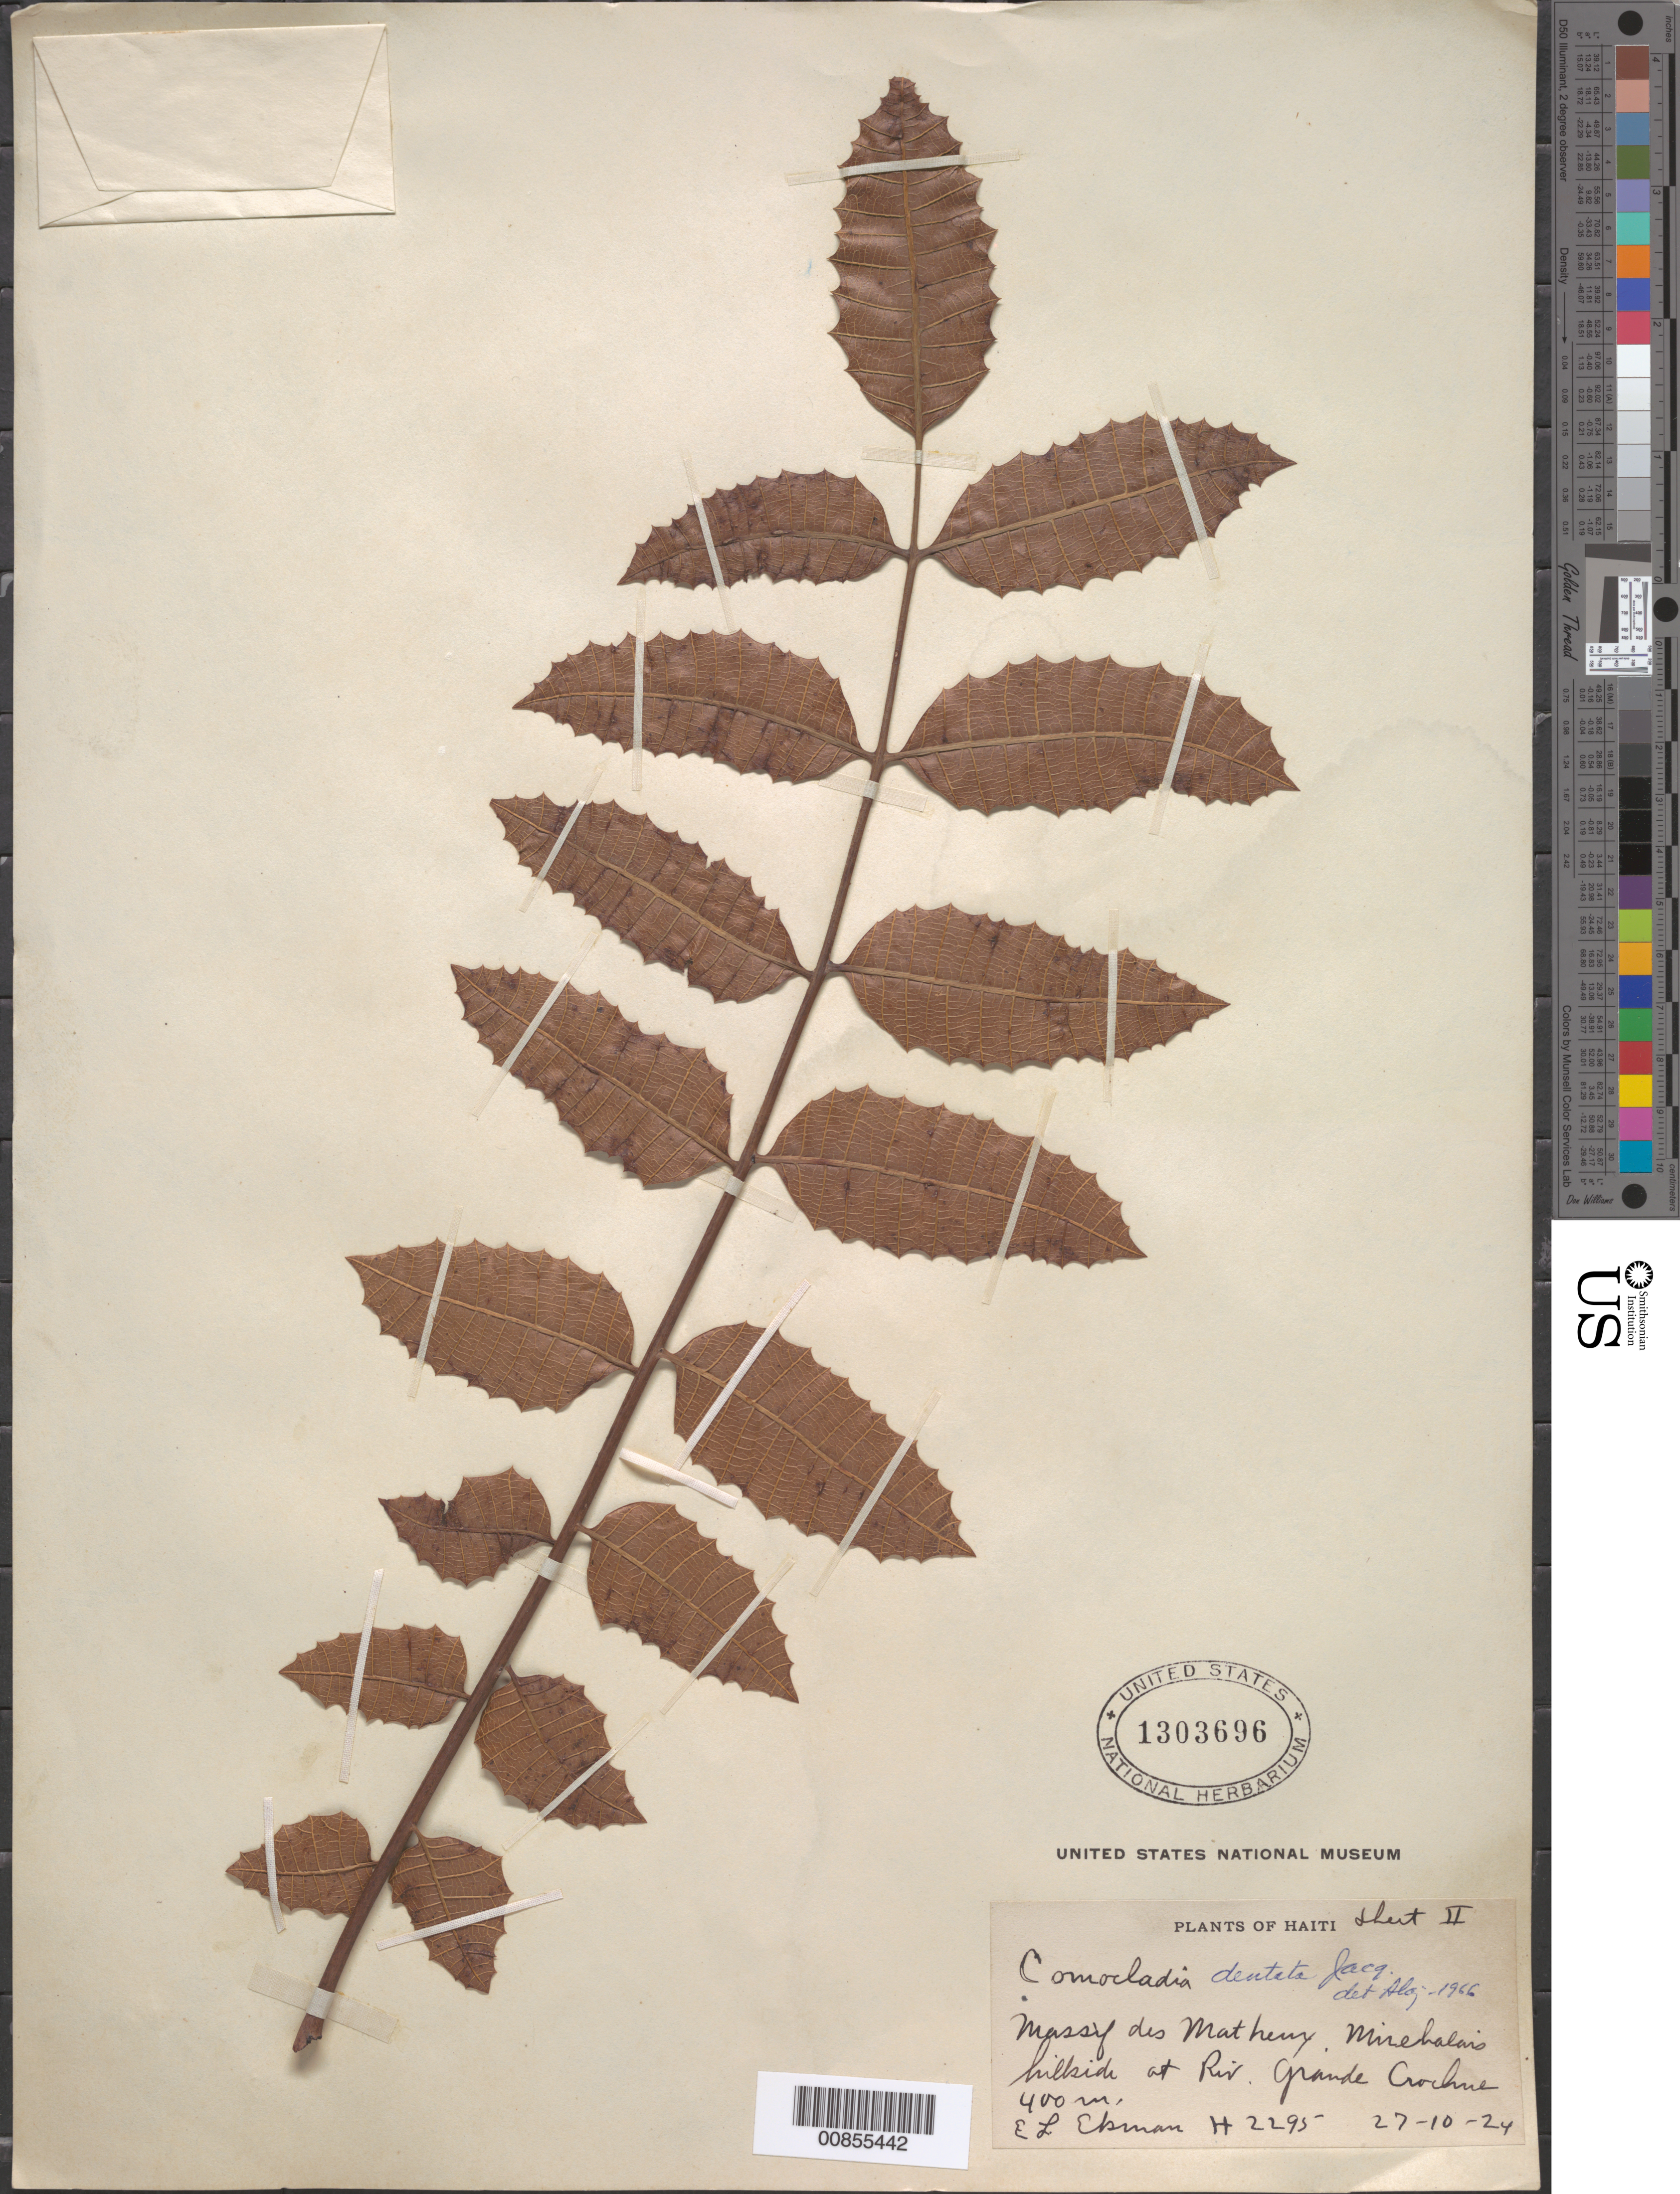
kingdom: Plantae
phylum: Tracheophyta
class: Magnoliopsida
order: Sapindales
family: Anacardiaceae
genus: Comocladia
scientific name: Comocladia dentata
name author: Jacq.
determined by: Liogier, Alain H.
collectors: E. L. Ekman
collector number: H 2295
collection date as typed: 27 Oct 1924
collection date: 1924-10-27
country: Haiti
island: Hispaniola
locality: Massif des Matheux, Mirebalais, at Riv. Grande-Crochue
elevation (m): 400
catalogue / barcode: US 1303696